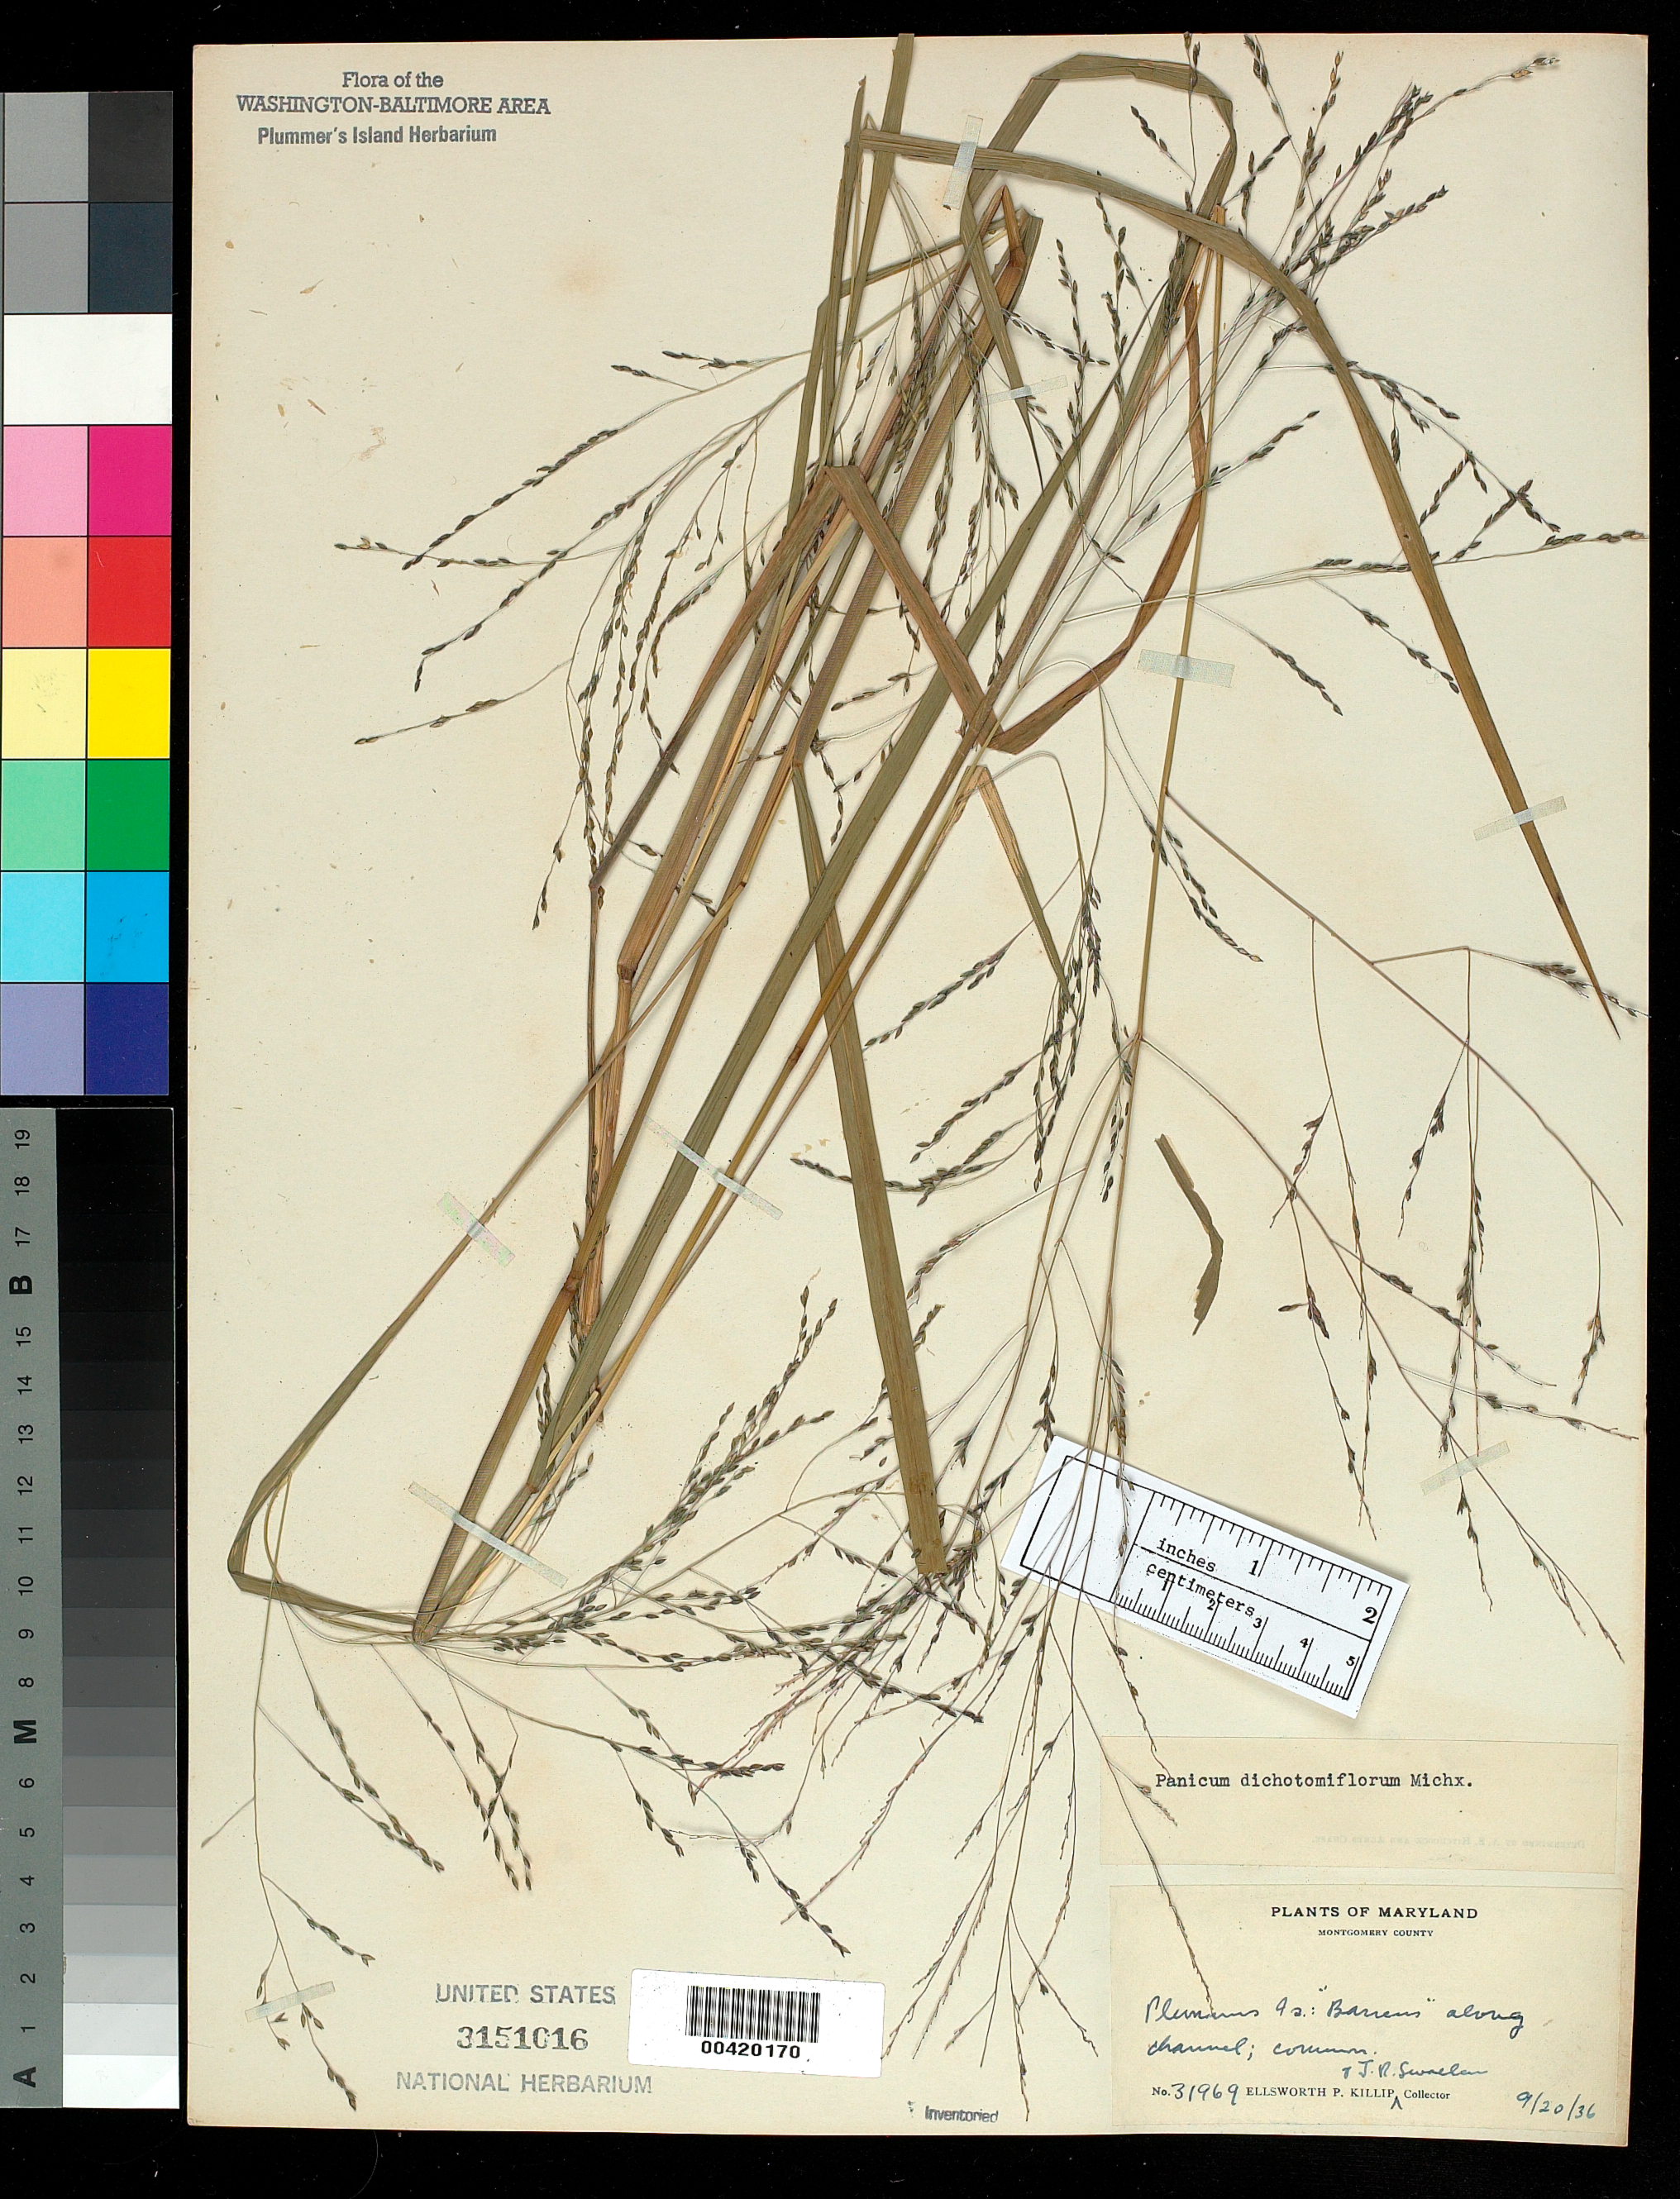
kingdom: Plantae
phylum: Tracheophyta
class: Liliopsida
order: Poales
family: Poaceae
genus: Panicum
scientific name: Panicum dichotomiflorum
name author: Michx.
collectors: E. P. Killip & J. R. Swallen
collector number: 31969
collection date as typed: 20 Sep 1936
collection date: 1936-09-20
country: United States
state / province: Maryland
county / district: Montgomery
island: Plummers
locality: Plummer's Island; "barrens" along Channel C. & O. Canal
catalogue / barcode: US 3151016